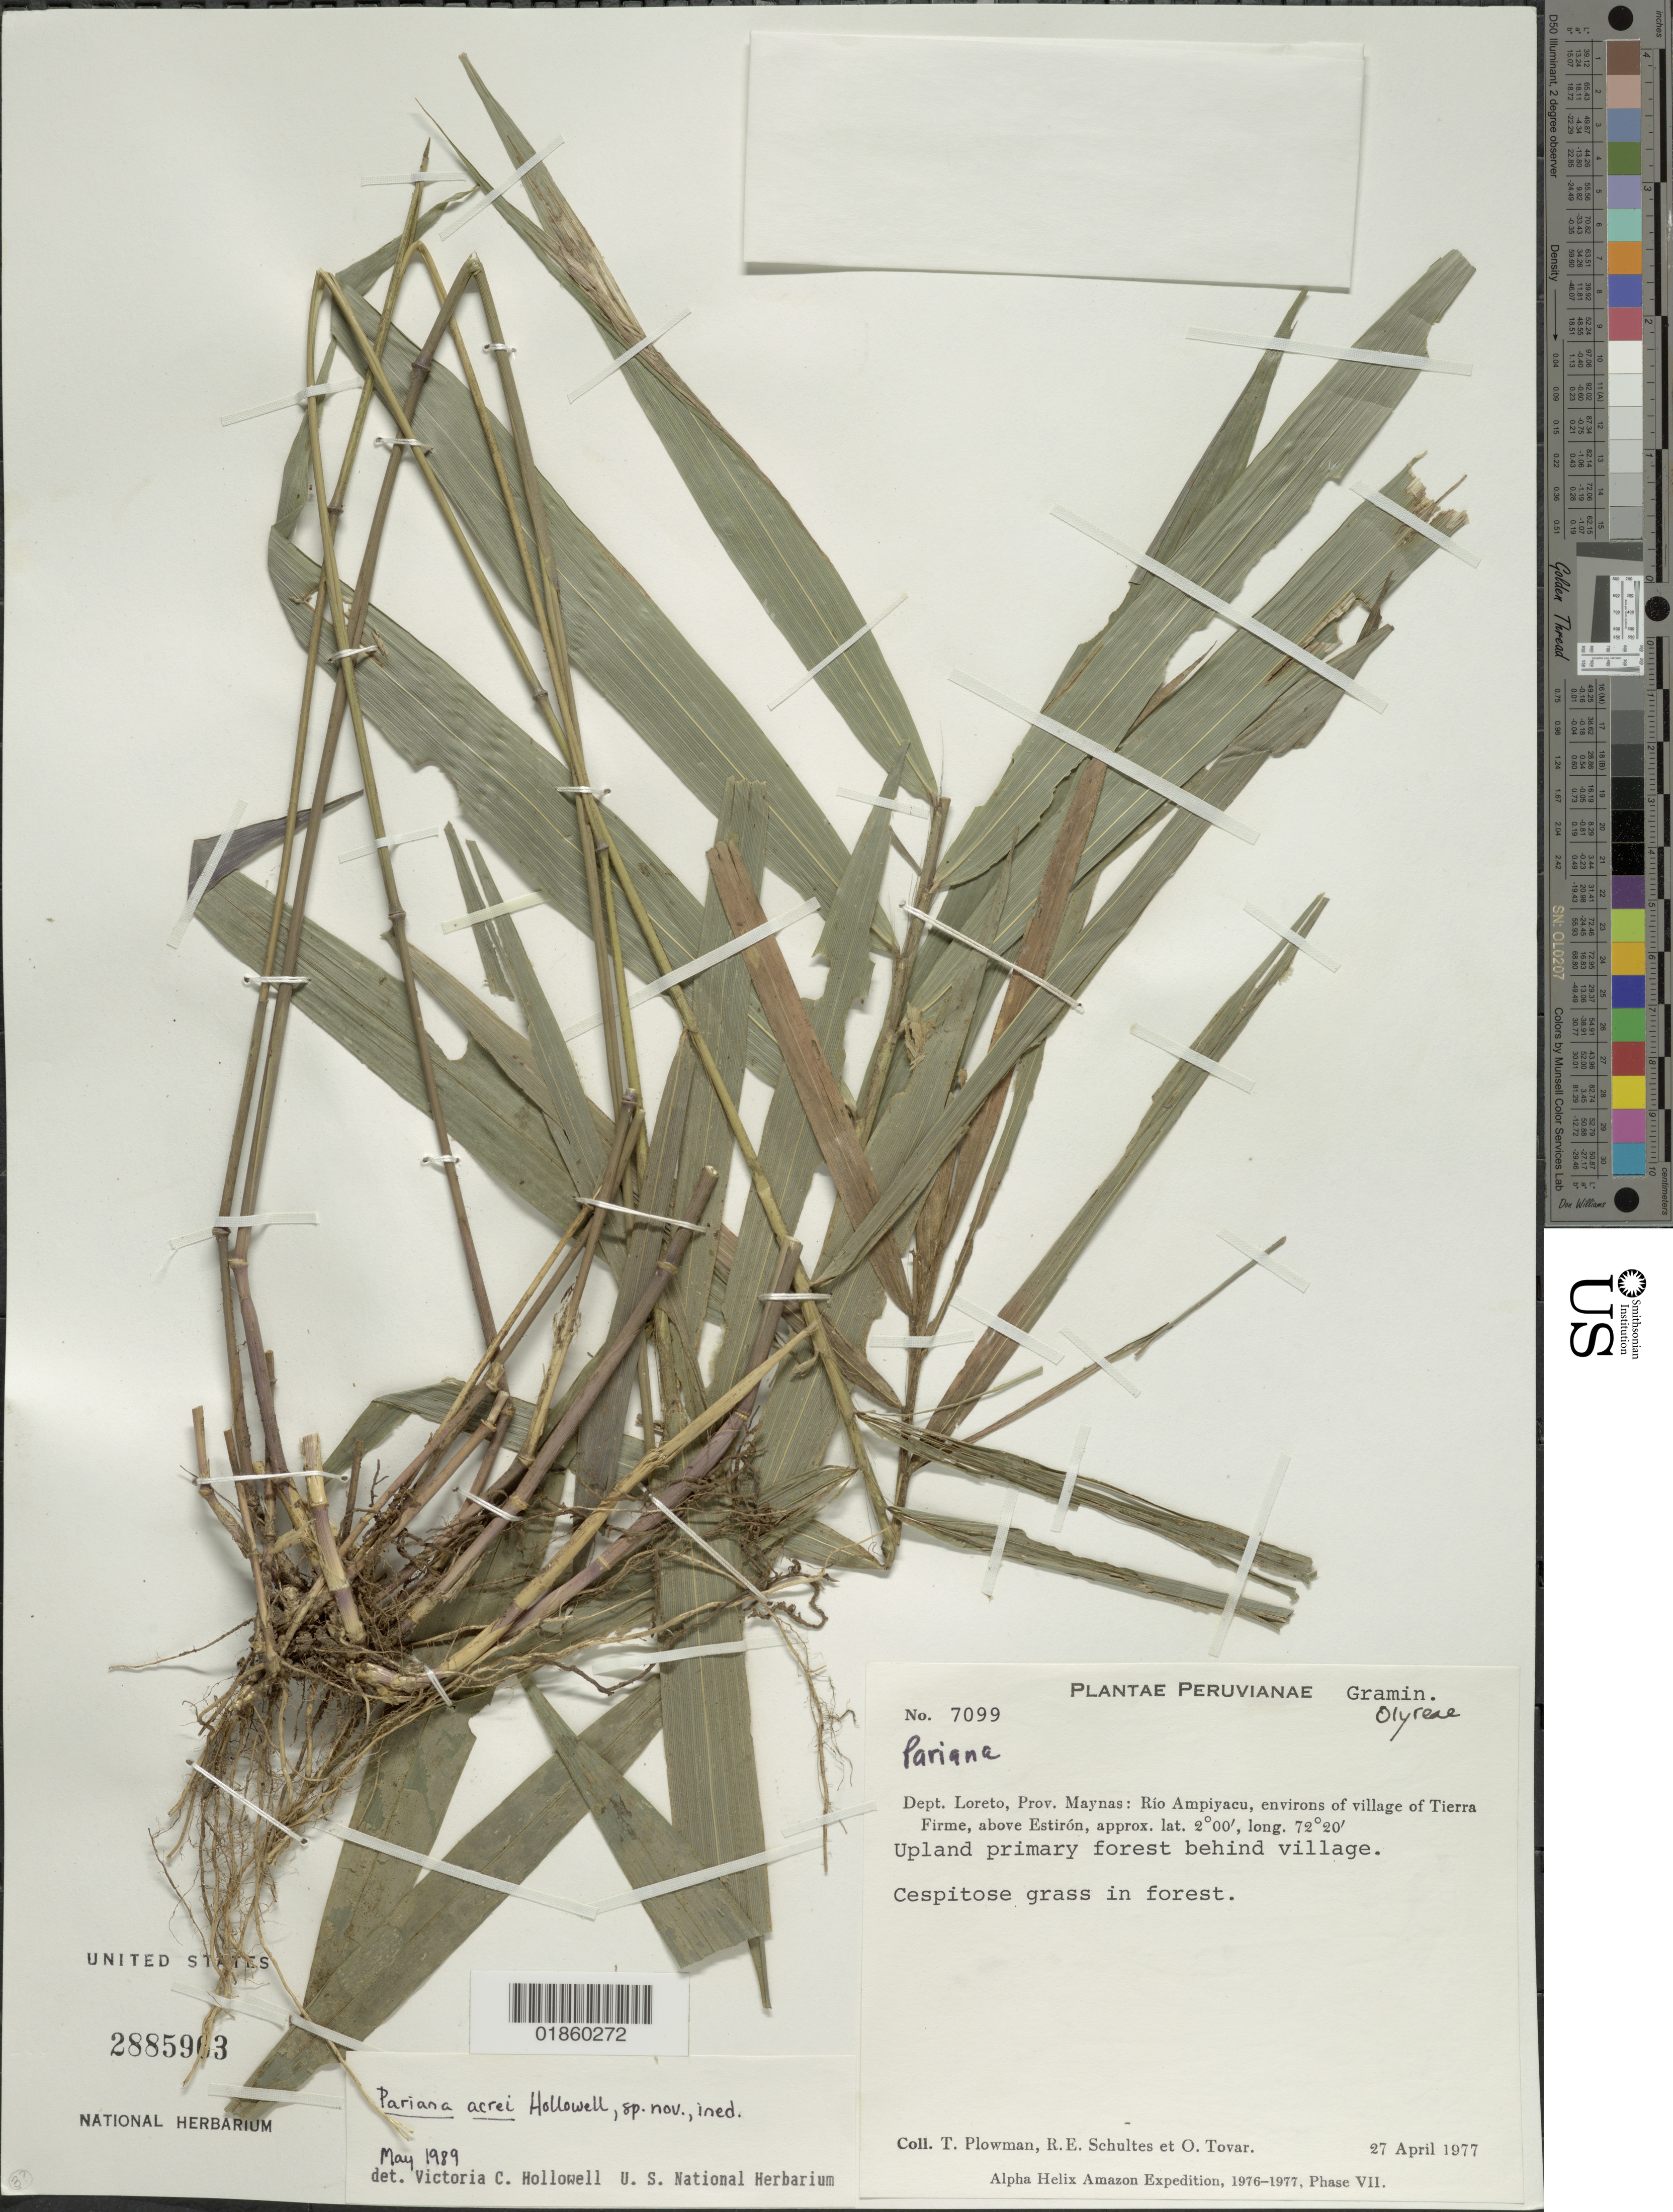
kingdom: Plantae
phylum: Tracheophyta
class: Liliopsida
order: Poales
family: Poaceae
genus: Pariana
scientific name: Pariana acrei ined. 2019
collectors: T. Plowman, R. E. Schultes & O. Tovar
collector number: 7099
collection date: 1977-04-27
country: Peru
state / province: Loreto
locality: Dept. Loreto, Prov. Maynas: Rio Yaguasyacu, affluent of Rio Ampiyacu, environs of village of Tierra Firme, above Estiron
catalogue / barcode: US 2885963